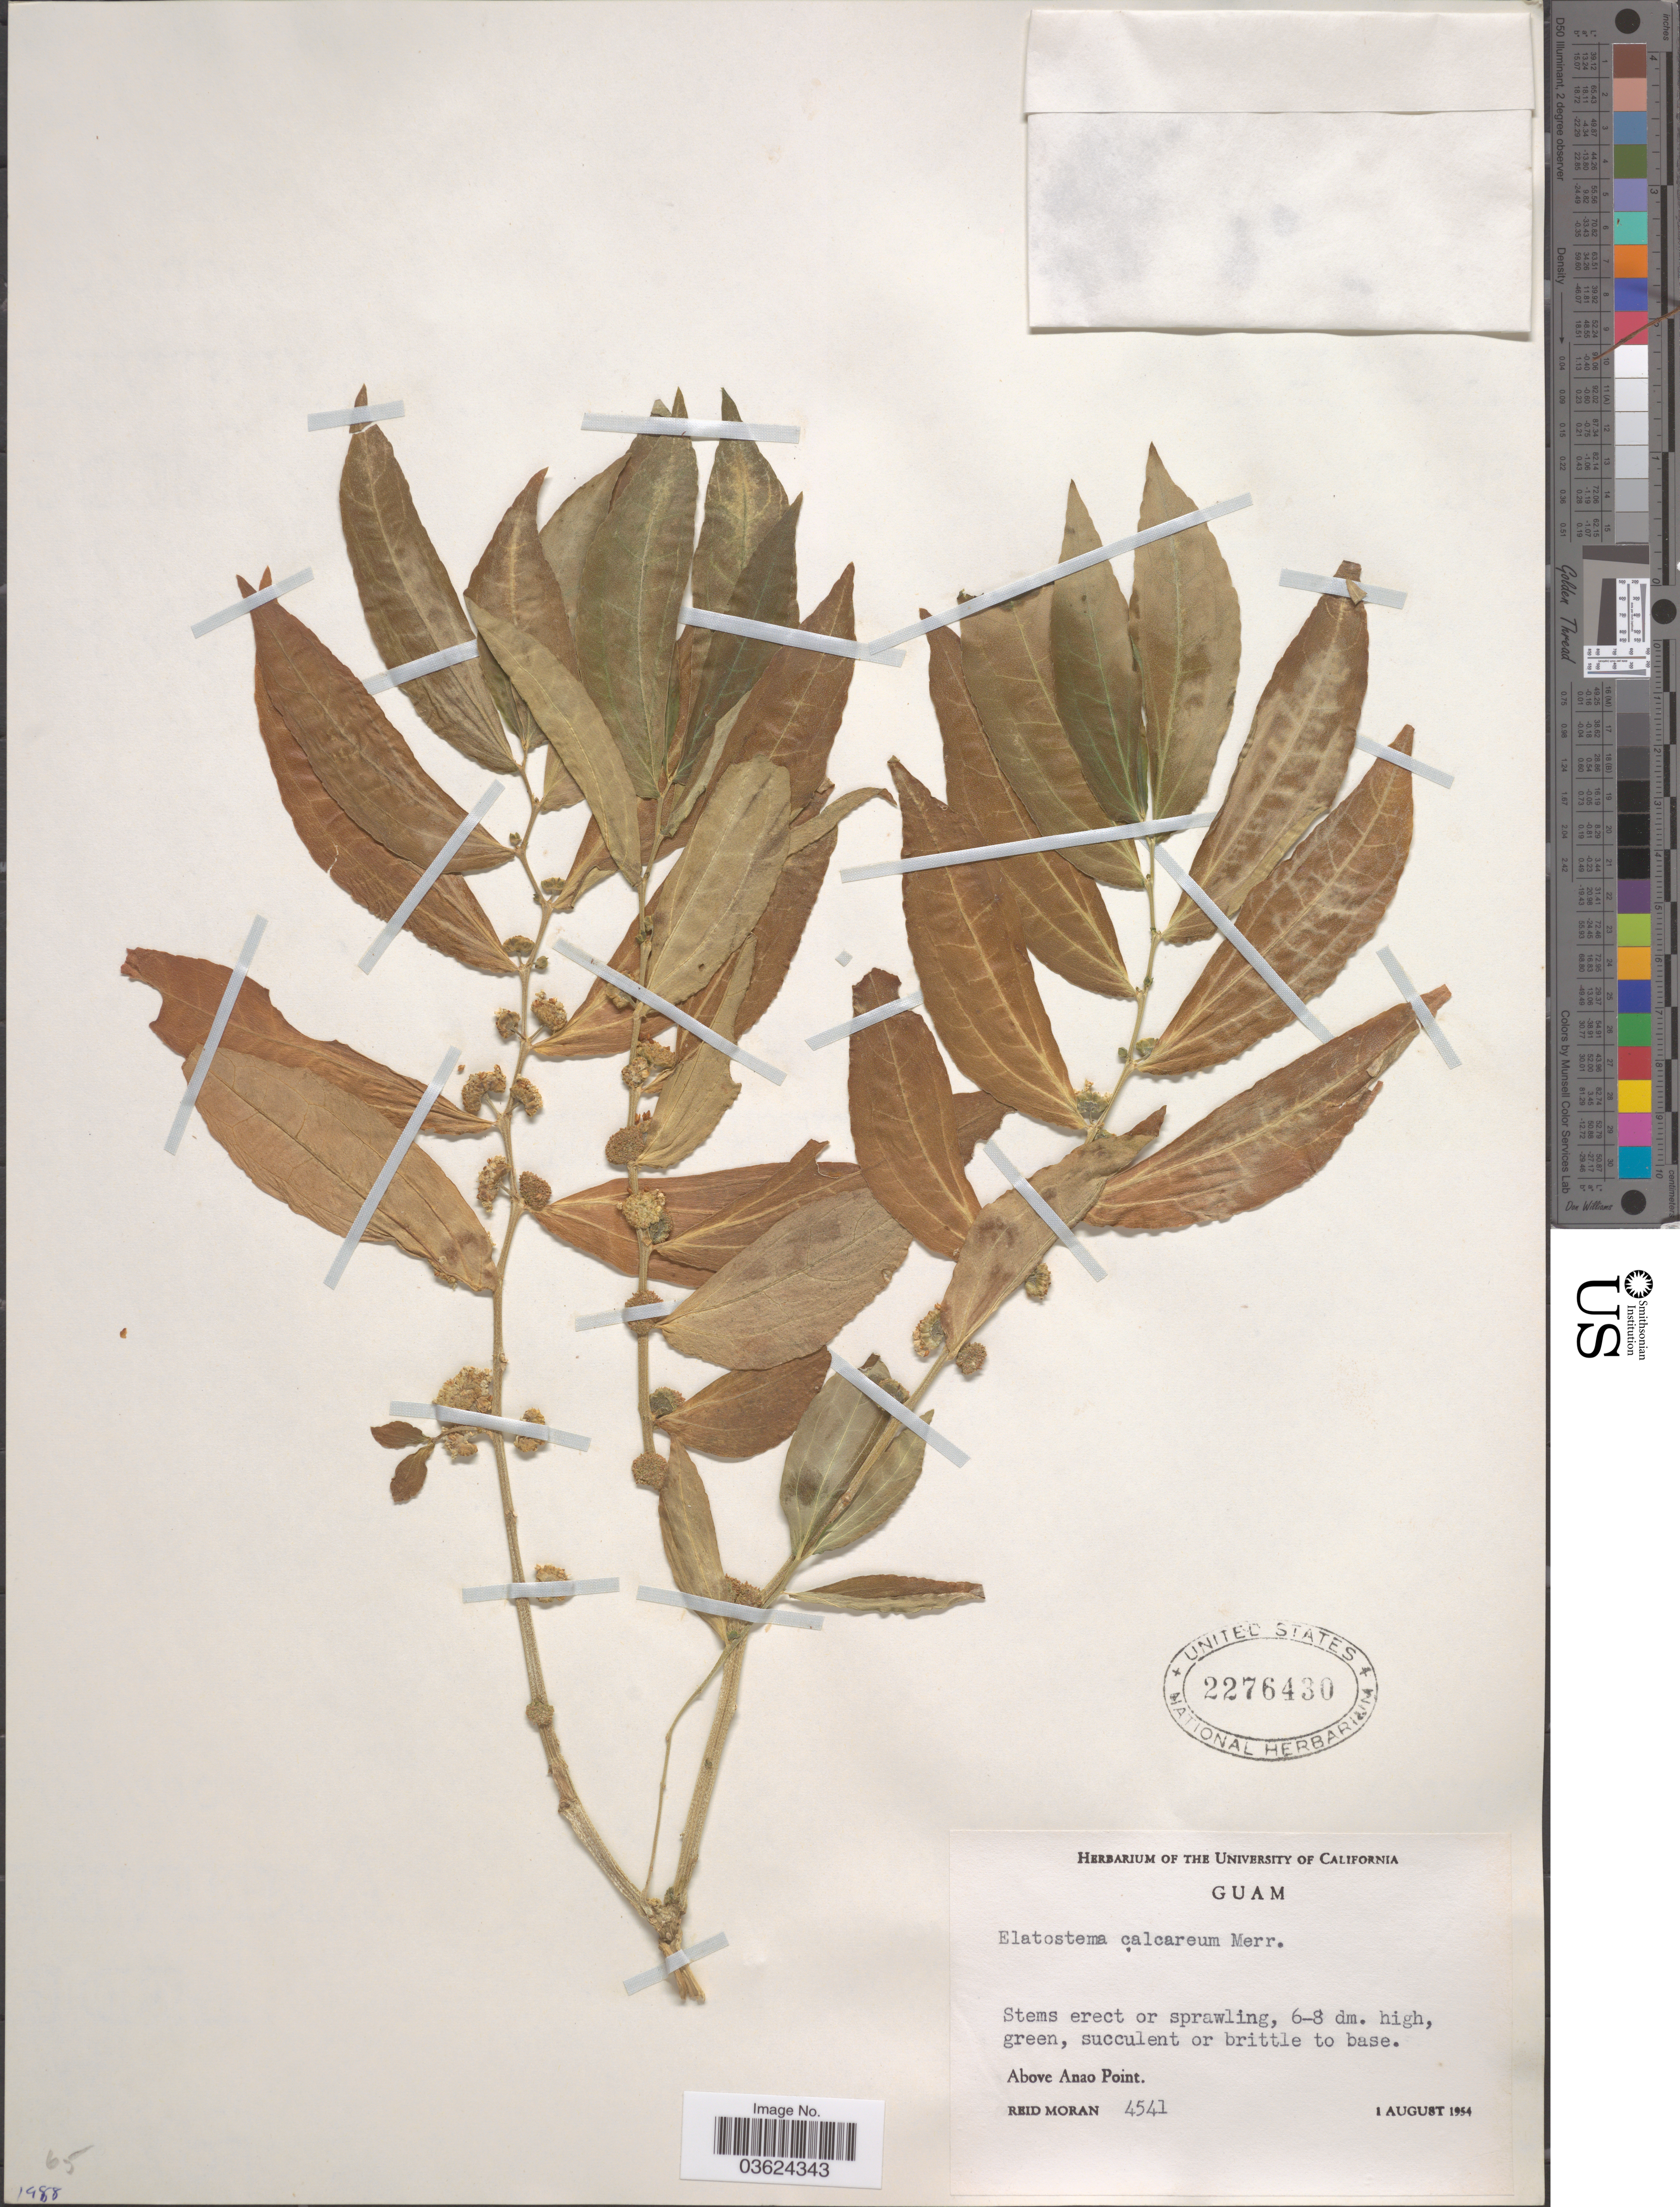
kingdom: Plantae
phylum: Tracheophyta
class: Magnoliopsida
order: Rosales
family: Urticaceae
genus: Elatostema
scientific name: Elatostema calcareum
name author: Merr.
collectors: R. Moran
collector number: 4541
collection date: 1954-08-01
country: Guam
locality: Above Anao Point.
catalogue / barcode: US 2276430